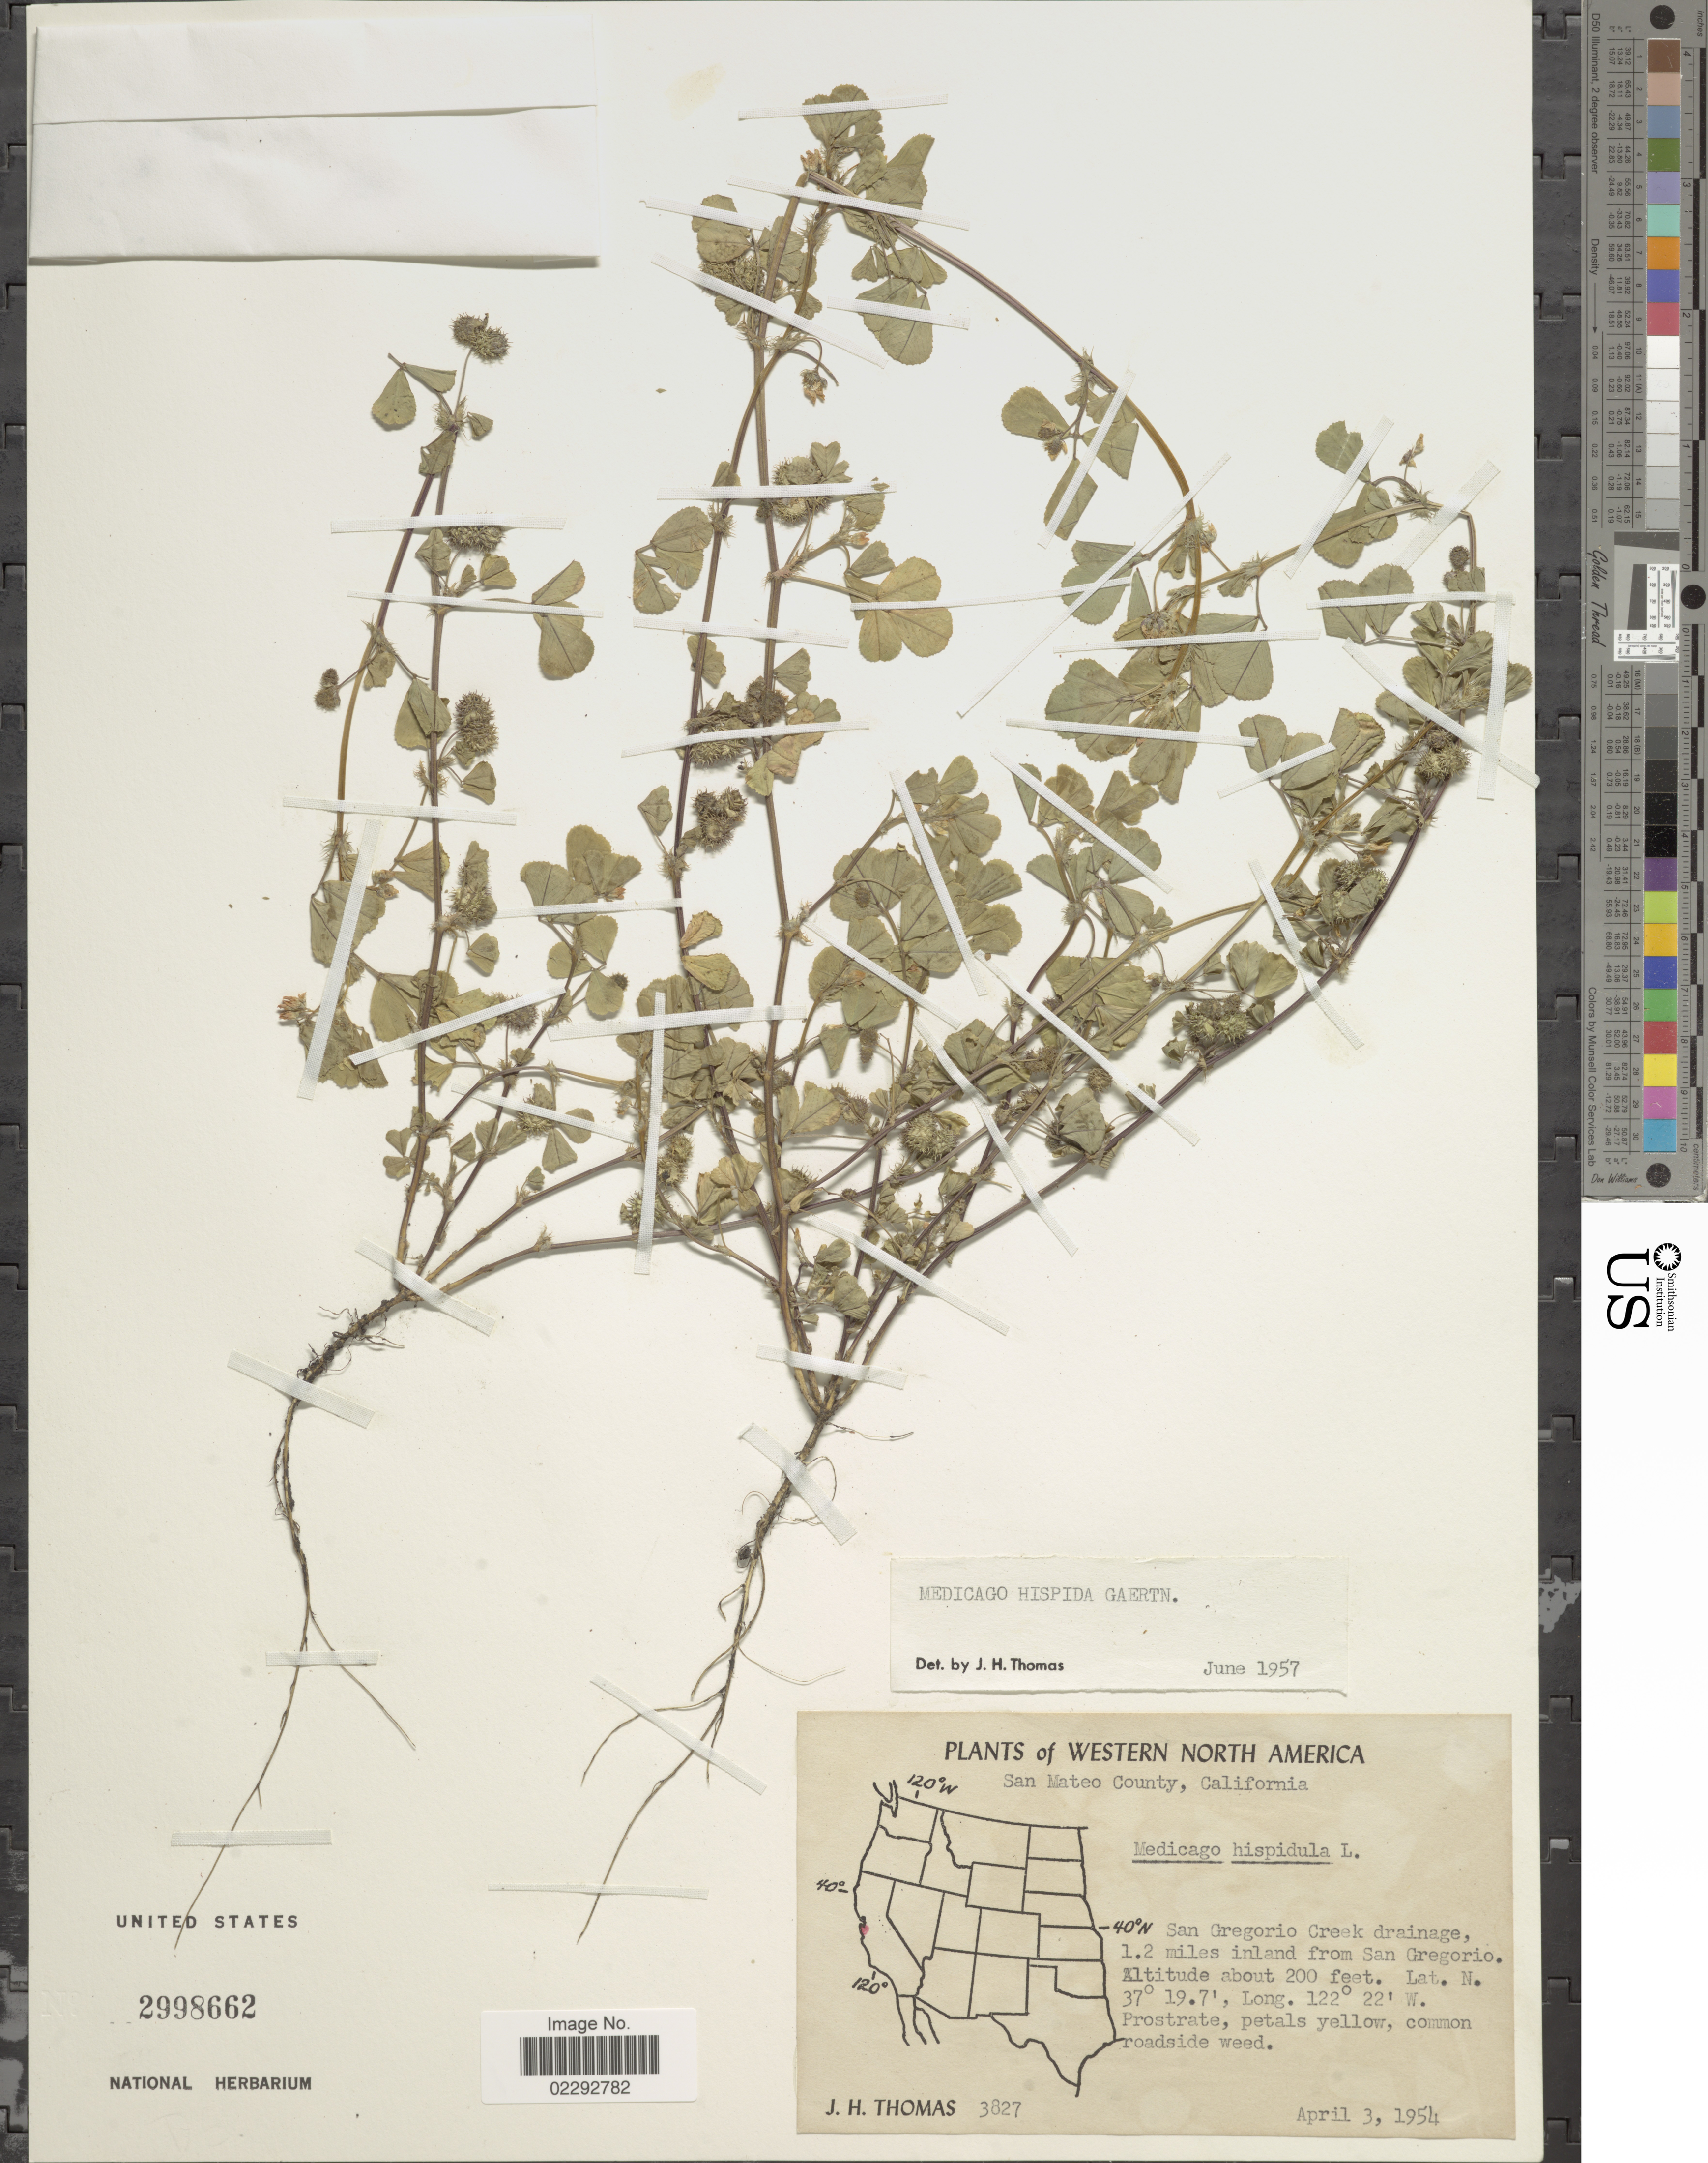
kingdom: Plantae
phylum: Tracheophyta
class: Magnoliopsida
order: Fabales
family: Fabaceae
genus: Medicago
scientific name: Medicago hispida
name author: Gaertn.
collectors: J. H. Thomas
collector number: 3827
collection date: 1954-04-03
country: United States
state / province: California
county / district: San Mateo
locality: Western North America. San Mateo County. San Gregorio Creek drainage, 1.2 miles inland from San Gregorio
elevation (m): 61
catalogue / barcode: US 2998662